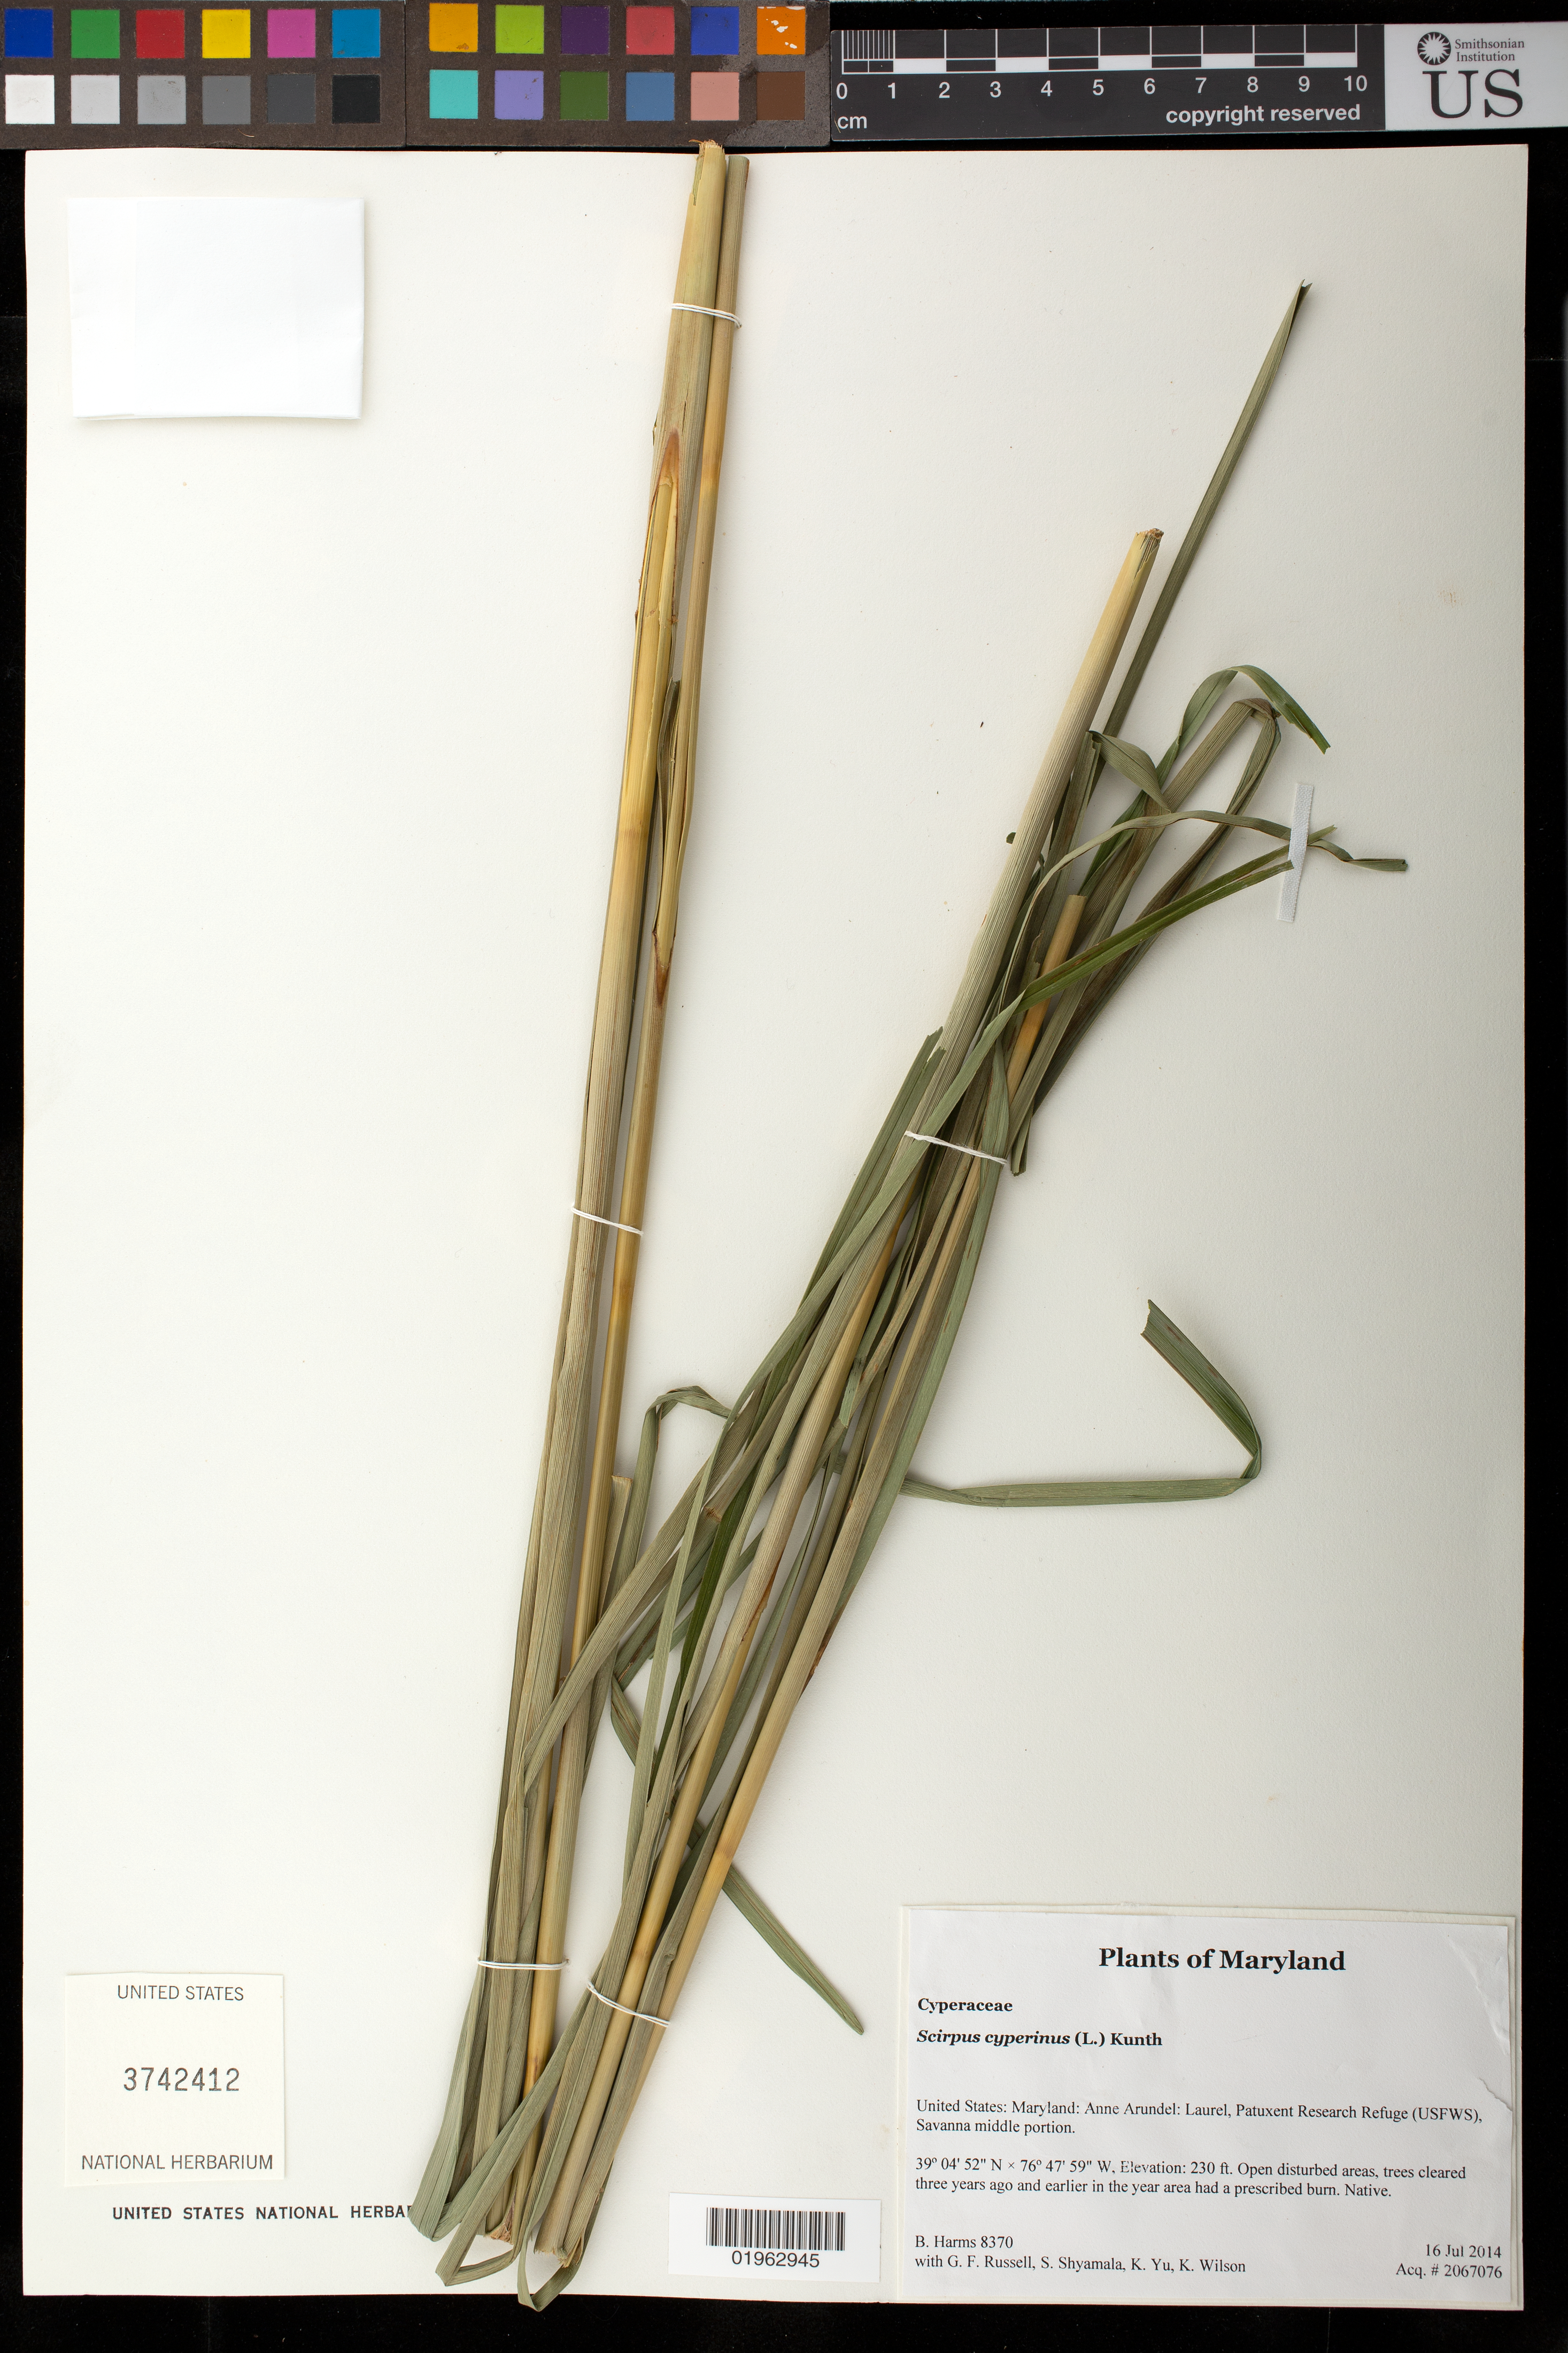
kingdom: Plantae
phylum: Tracheophyta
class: Liliopsida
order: Poales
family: Cyperaceae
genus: Scirpus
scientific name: Scirpus cyperinus (L.) Kunth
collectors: B. Harms, G. Russell, S. Shyamala, K. Yu & K. Wilson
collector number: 8370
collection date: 2014-07-16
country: United States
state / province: Maryland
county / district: Anne Arundel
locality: Laurel, Patuxent Research Refuge (USFWS), Savanna middle portion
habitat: Open disturbed areas, trees cleared three years ago and earlier in the year area had a prescribed burn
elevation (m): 70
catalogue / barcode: US 3742412